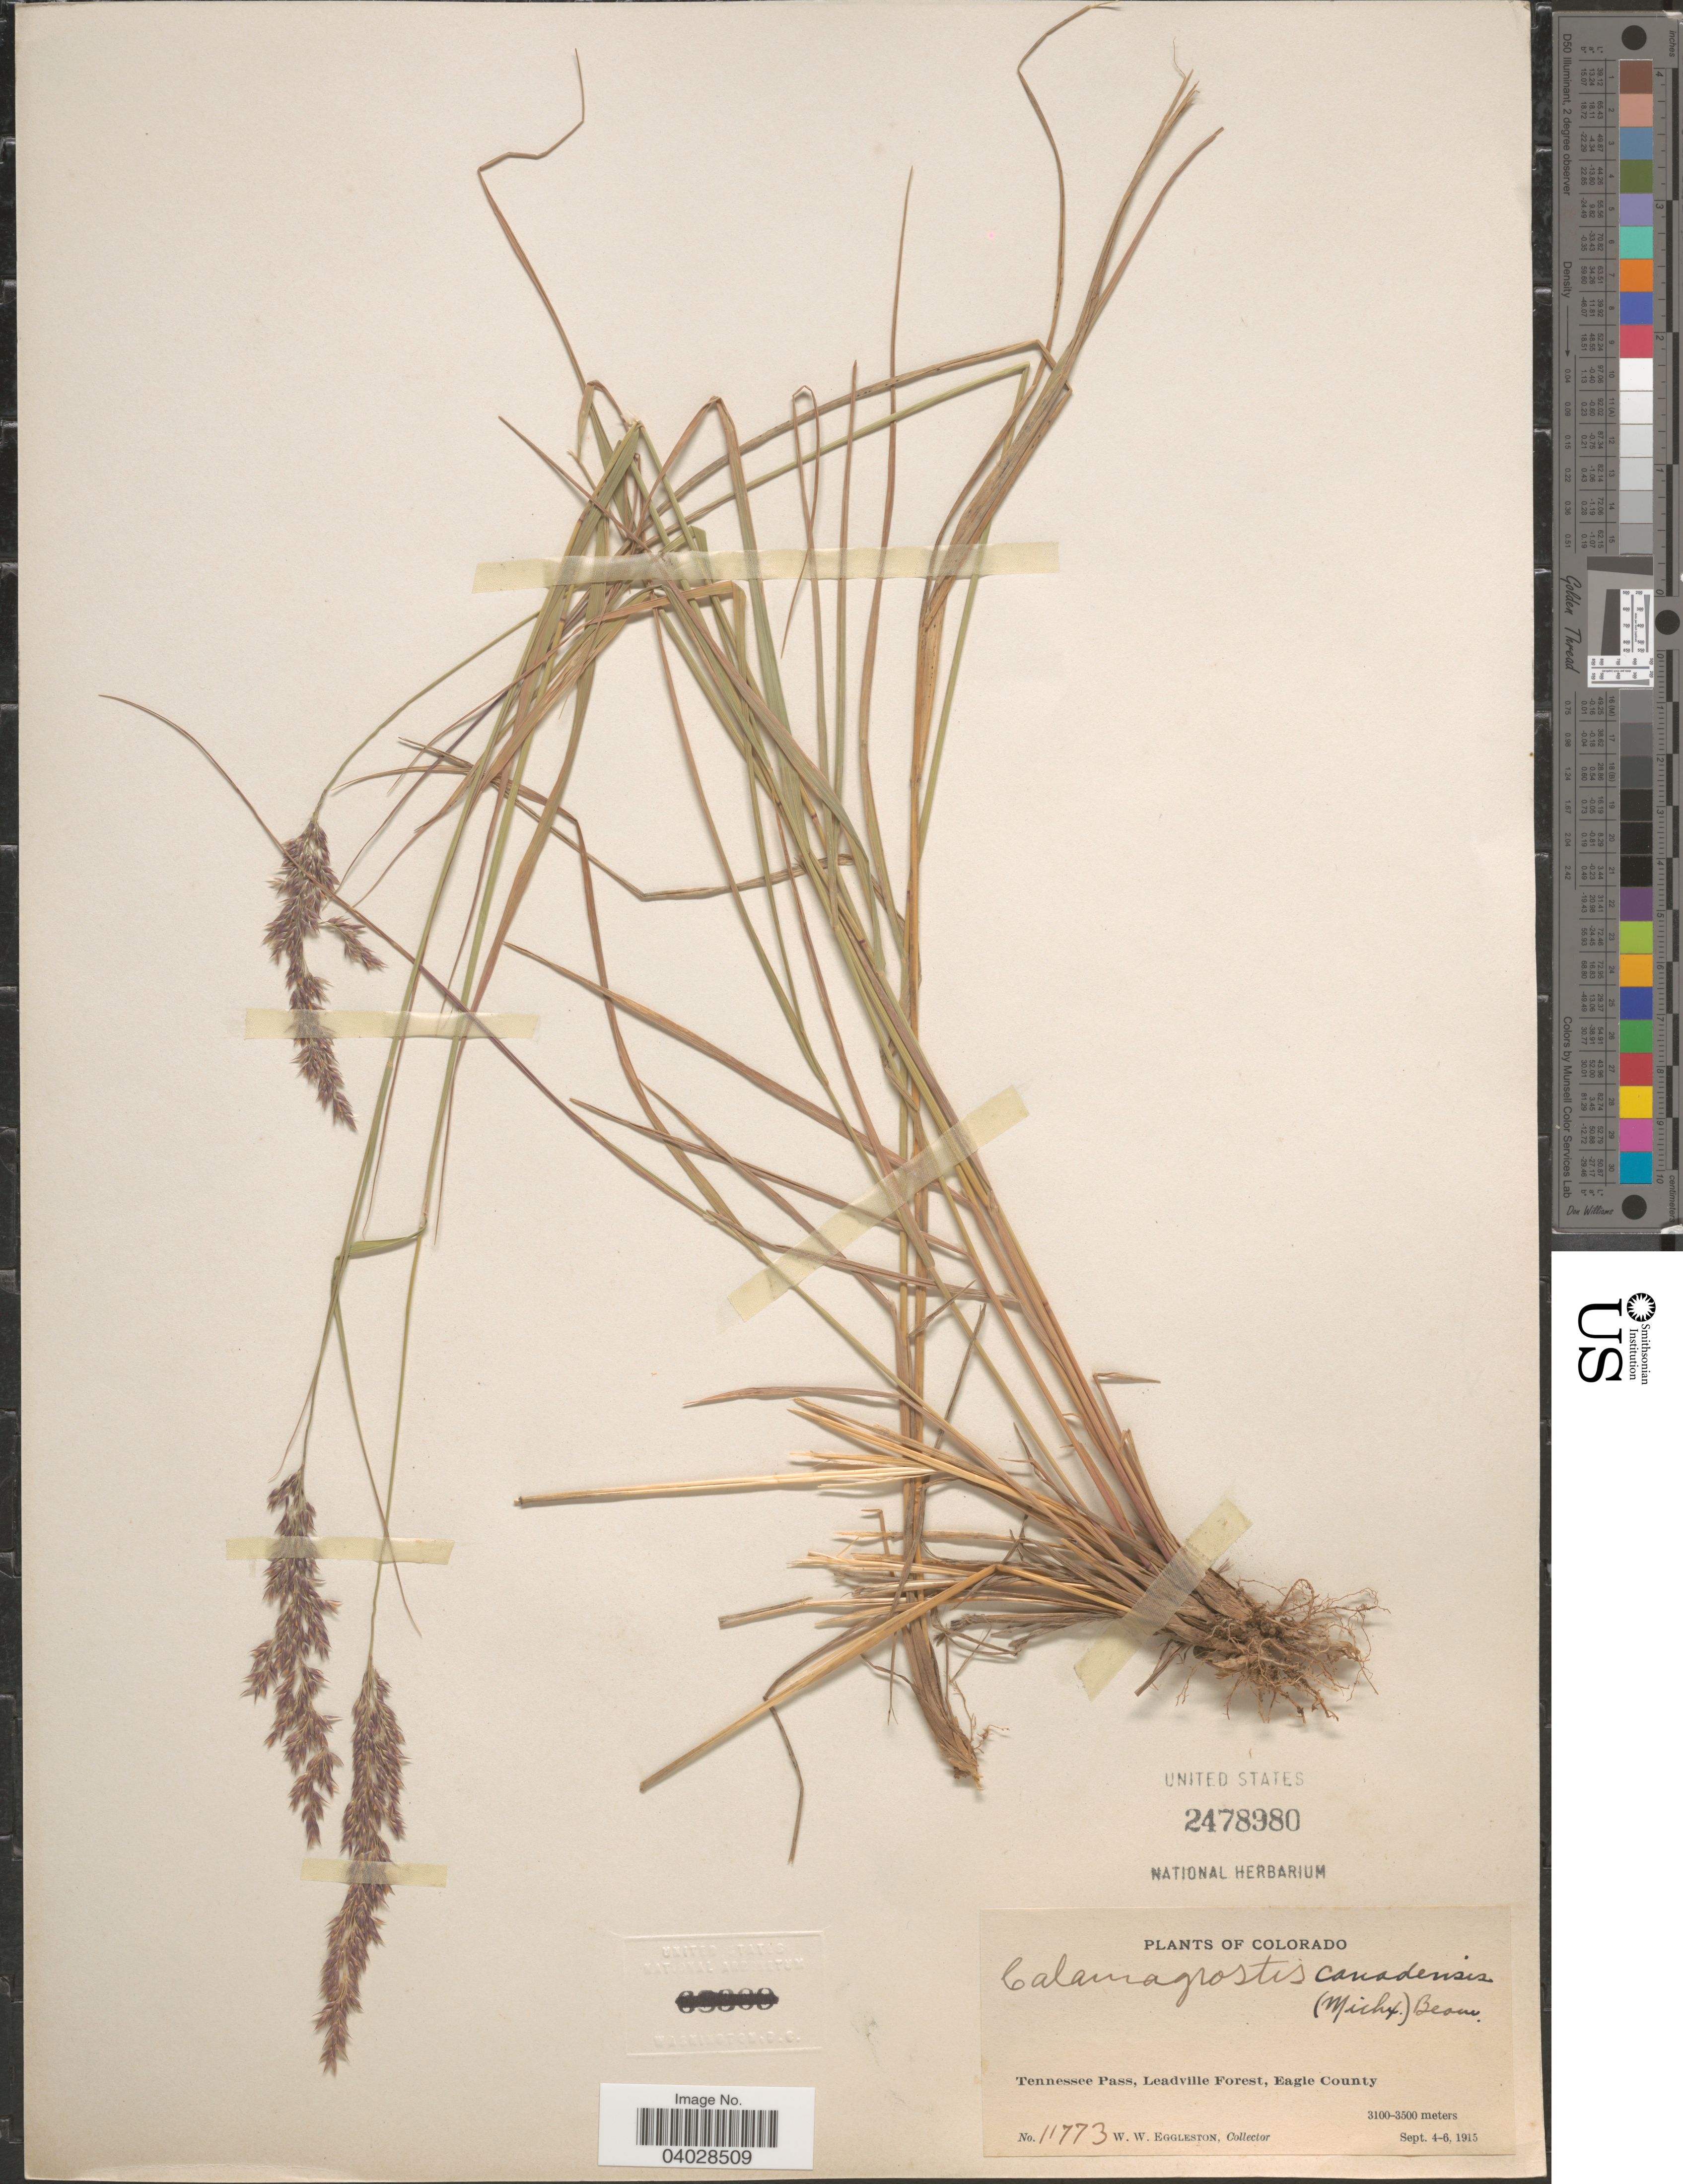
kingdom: Plantae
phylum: Tracheophyta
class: Liliopsida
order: Poales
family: Poaceae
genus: Calamagrostis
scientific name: Calamagrostis canadensis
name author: (Michx.) P. Beauv.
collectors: W. W. Eggleston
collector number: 11773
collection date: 1915-09-04/1915-09-06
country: United States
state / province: Colorado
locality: Tennessee Pass, Leadville Forest, Eagle County.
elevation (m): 3100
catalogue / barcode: US 2478980